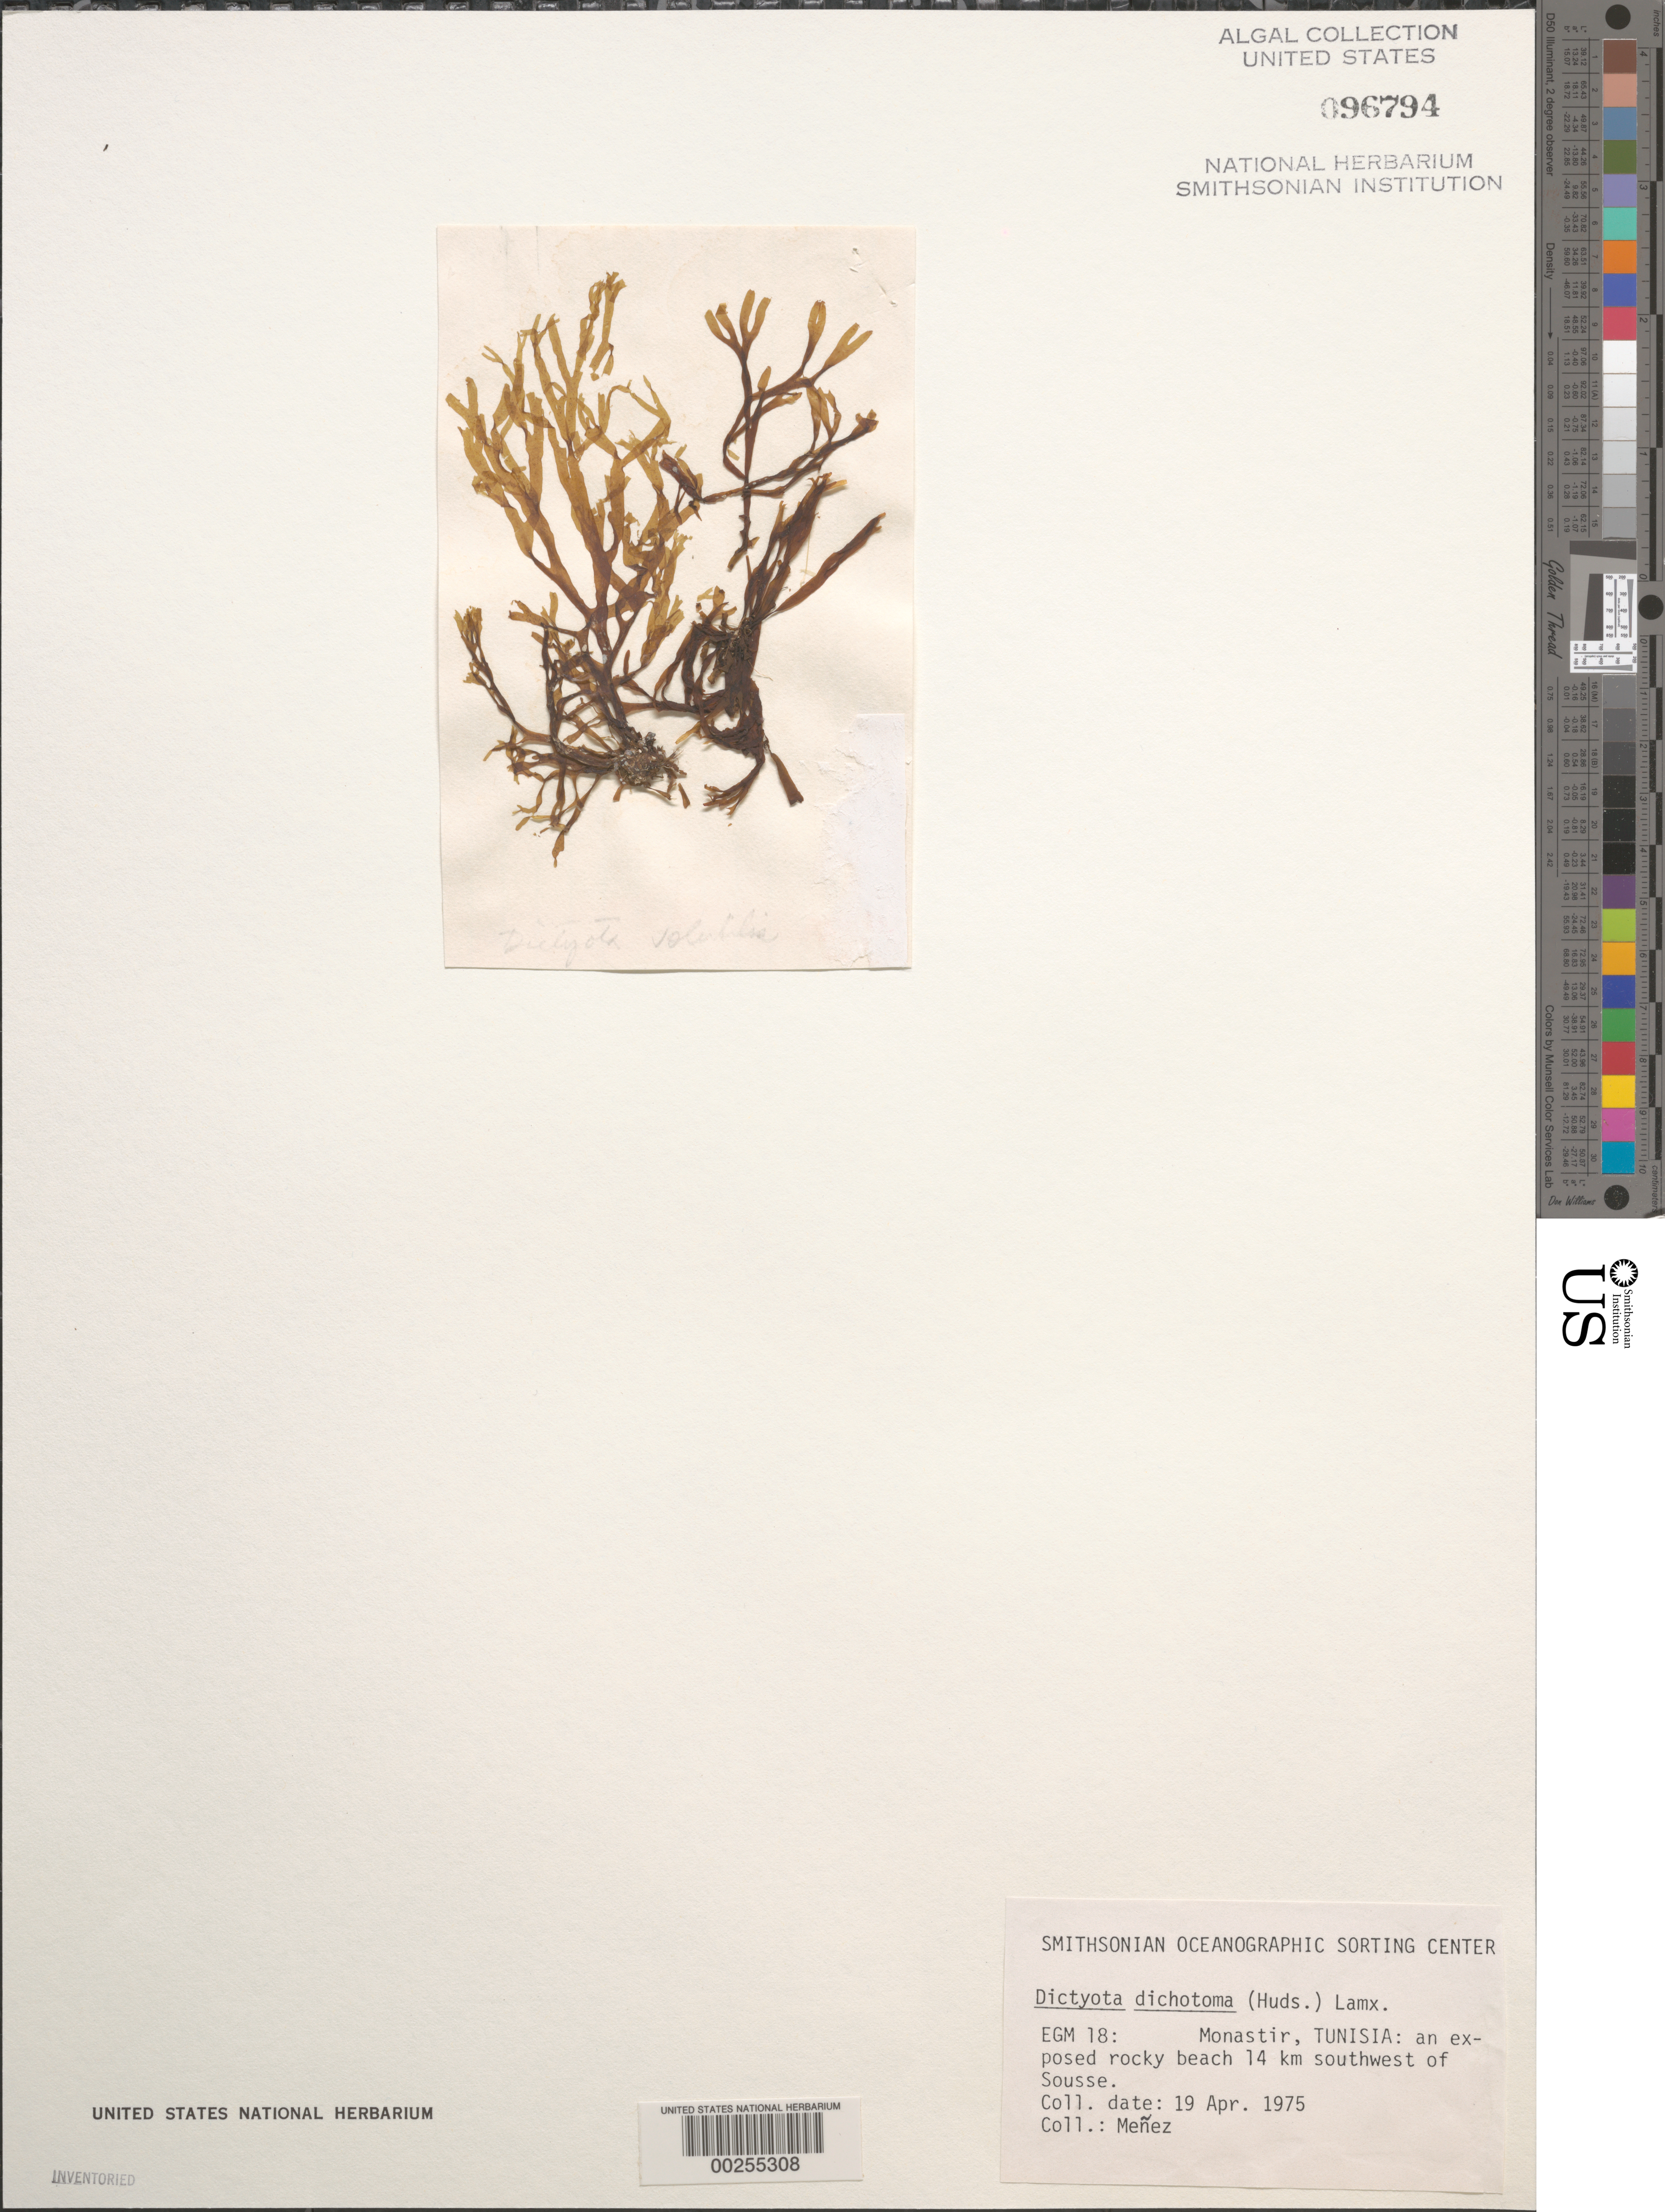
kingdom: Chromista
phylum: Ochrophyta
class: Phaeophyceae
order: Dictyotales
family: Dictyotaceae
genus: Dictyota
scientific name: Dictyota dichotoma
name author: (Huds.) J.V.Lamouroux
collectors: Meñez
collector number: EGM 18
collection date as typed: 19 Apr 1975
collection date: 1975-04-19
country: Tunisia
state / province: Monastir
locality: Monastir, 14 km southwest of sousse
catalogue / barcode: US 96794